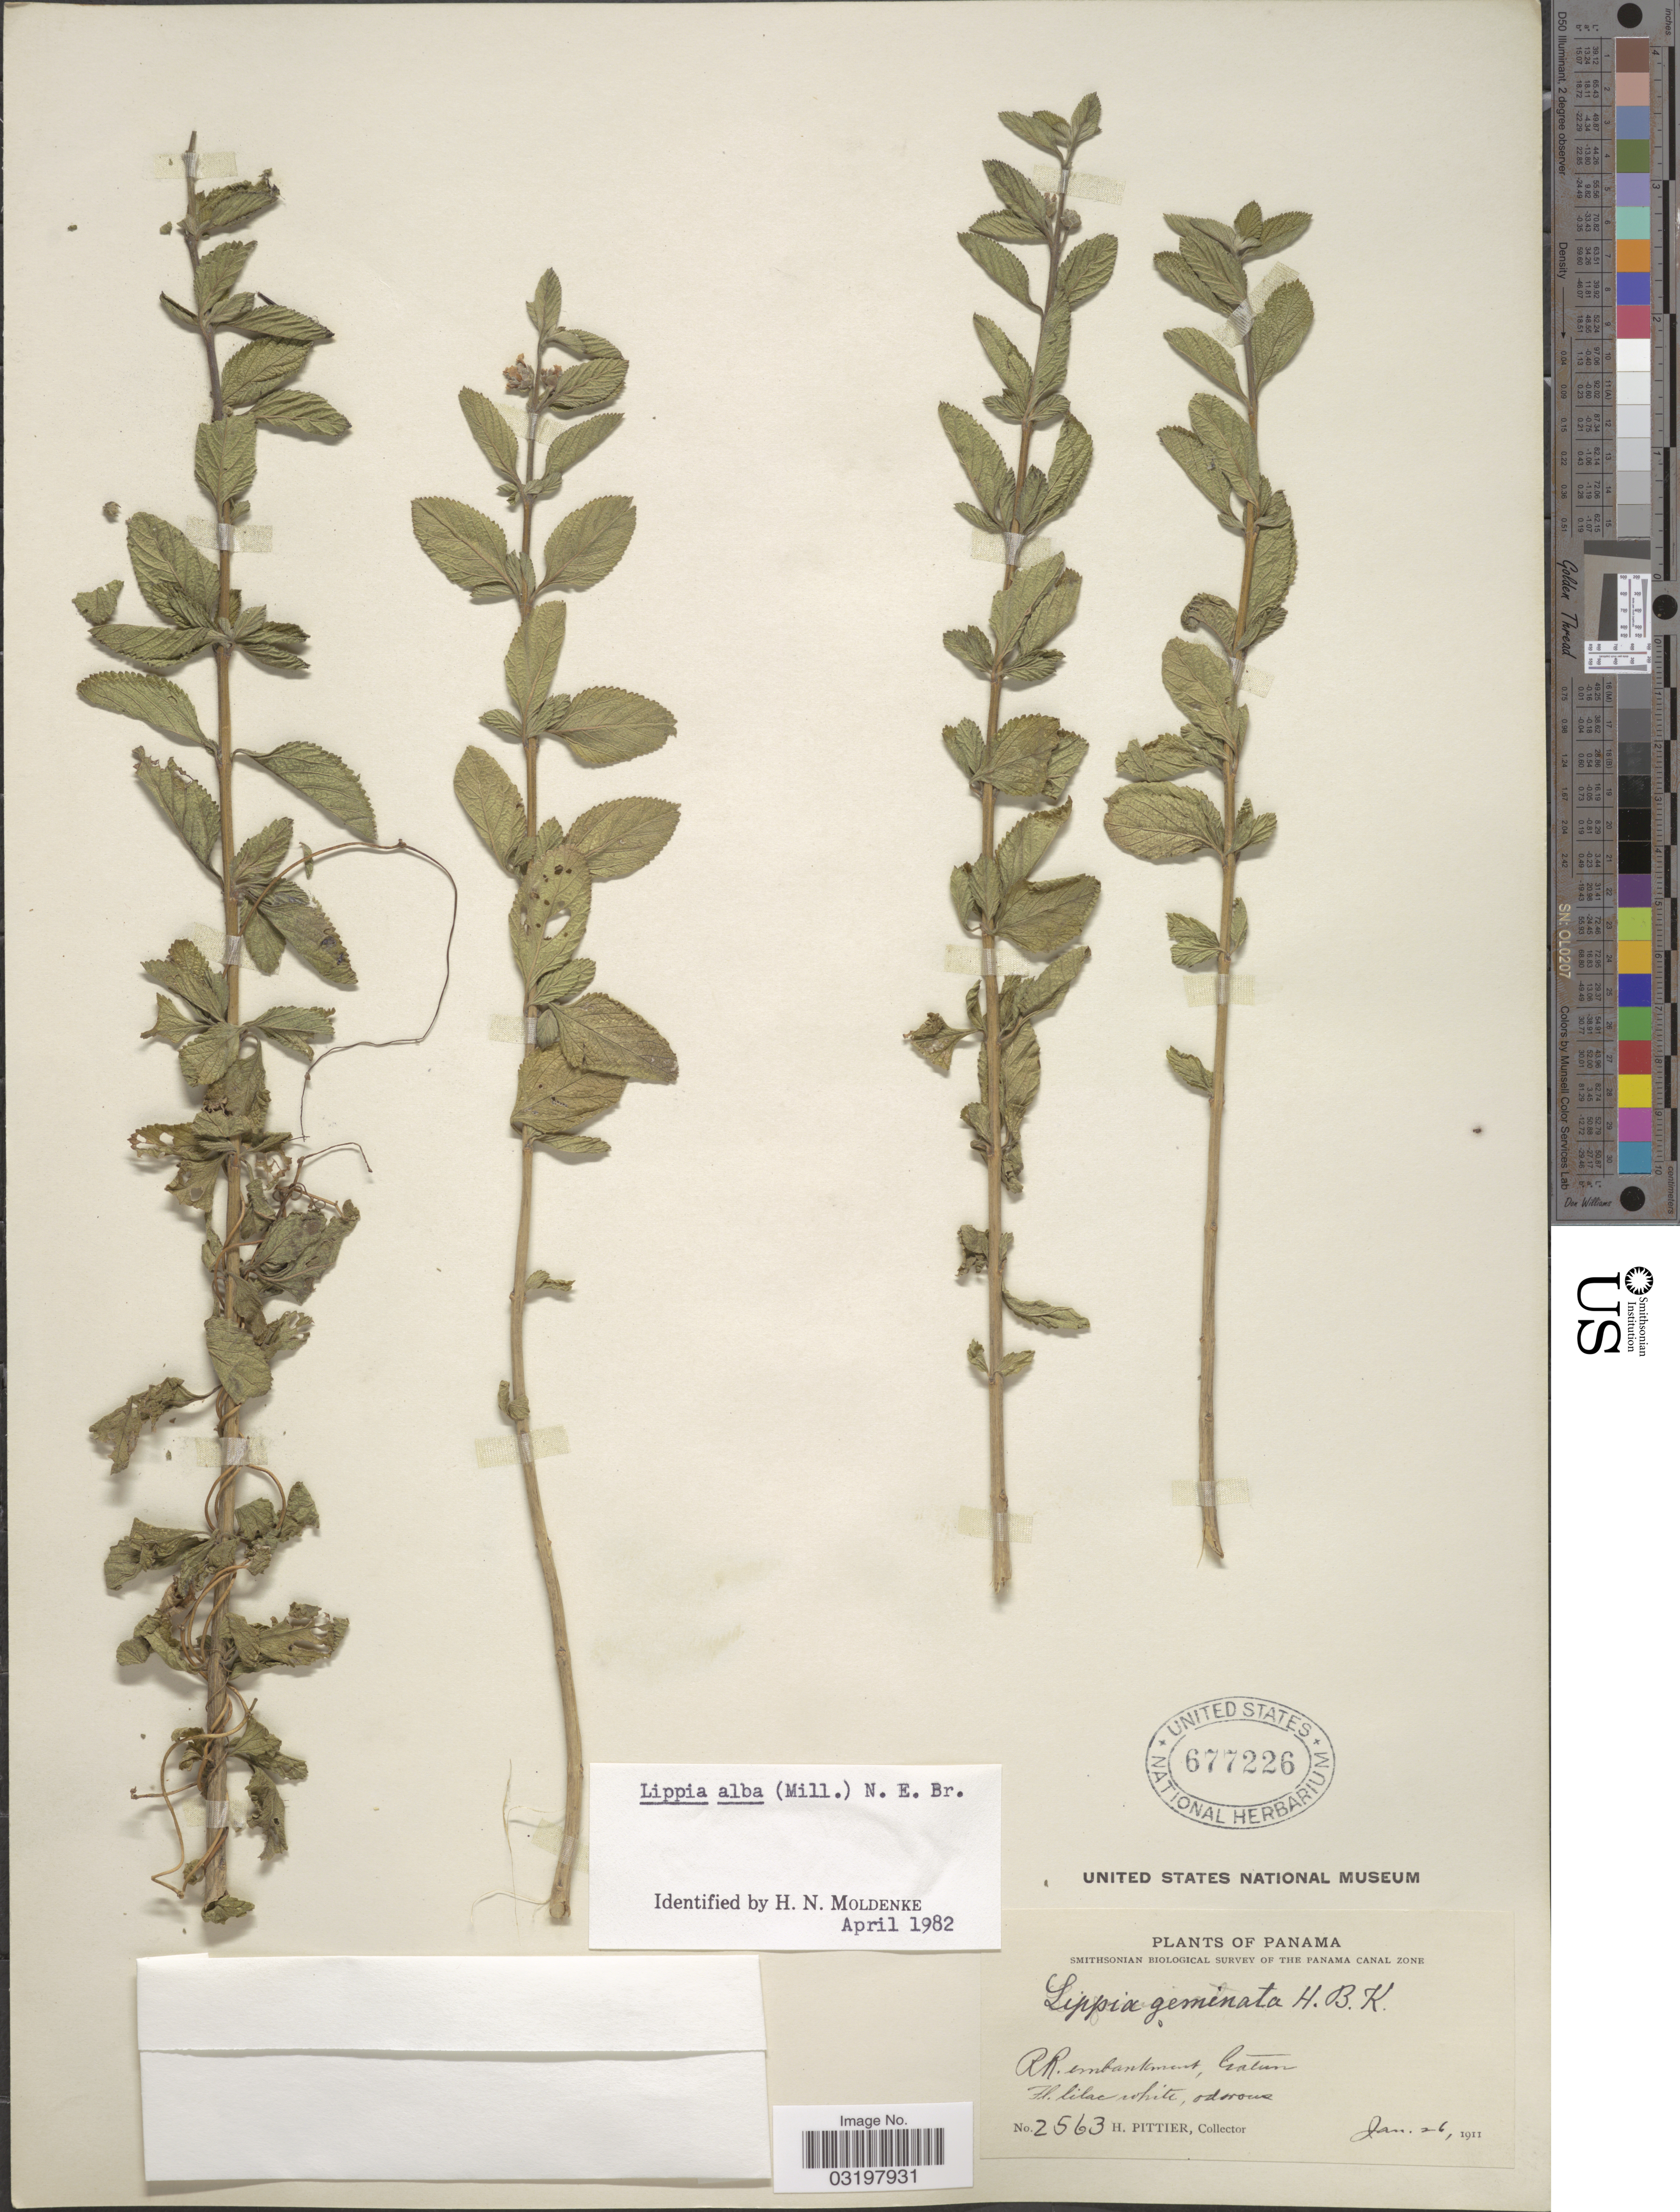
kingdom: Plantae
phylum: Tracheophyta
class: Magnoliopsida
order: Lamiales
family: Verbenaceae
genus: Lippia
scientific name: Lippia alba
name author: (Mill.) N.E. Br. ex Britton & P. Wilson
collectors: H. F. Pittier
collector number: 2563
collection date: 1911-01-26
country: Panama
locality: RR. embankment, Gatun.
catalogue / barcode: US 677226